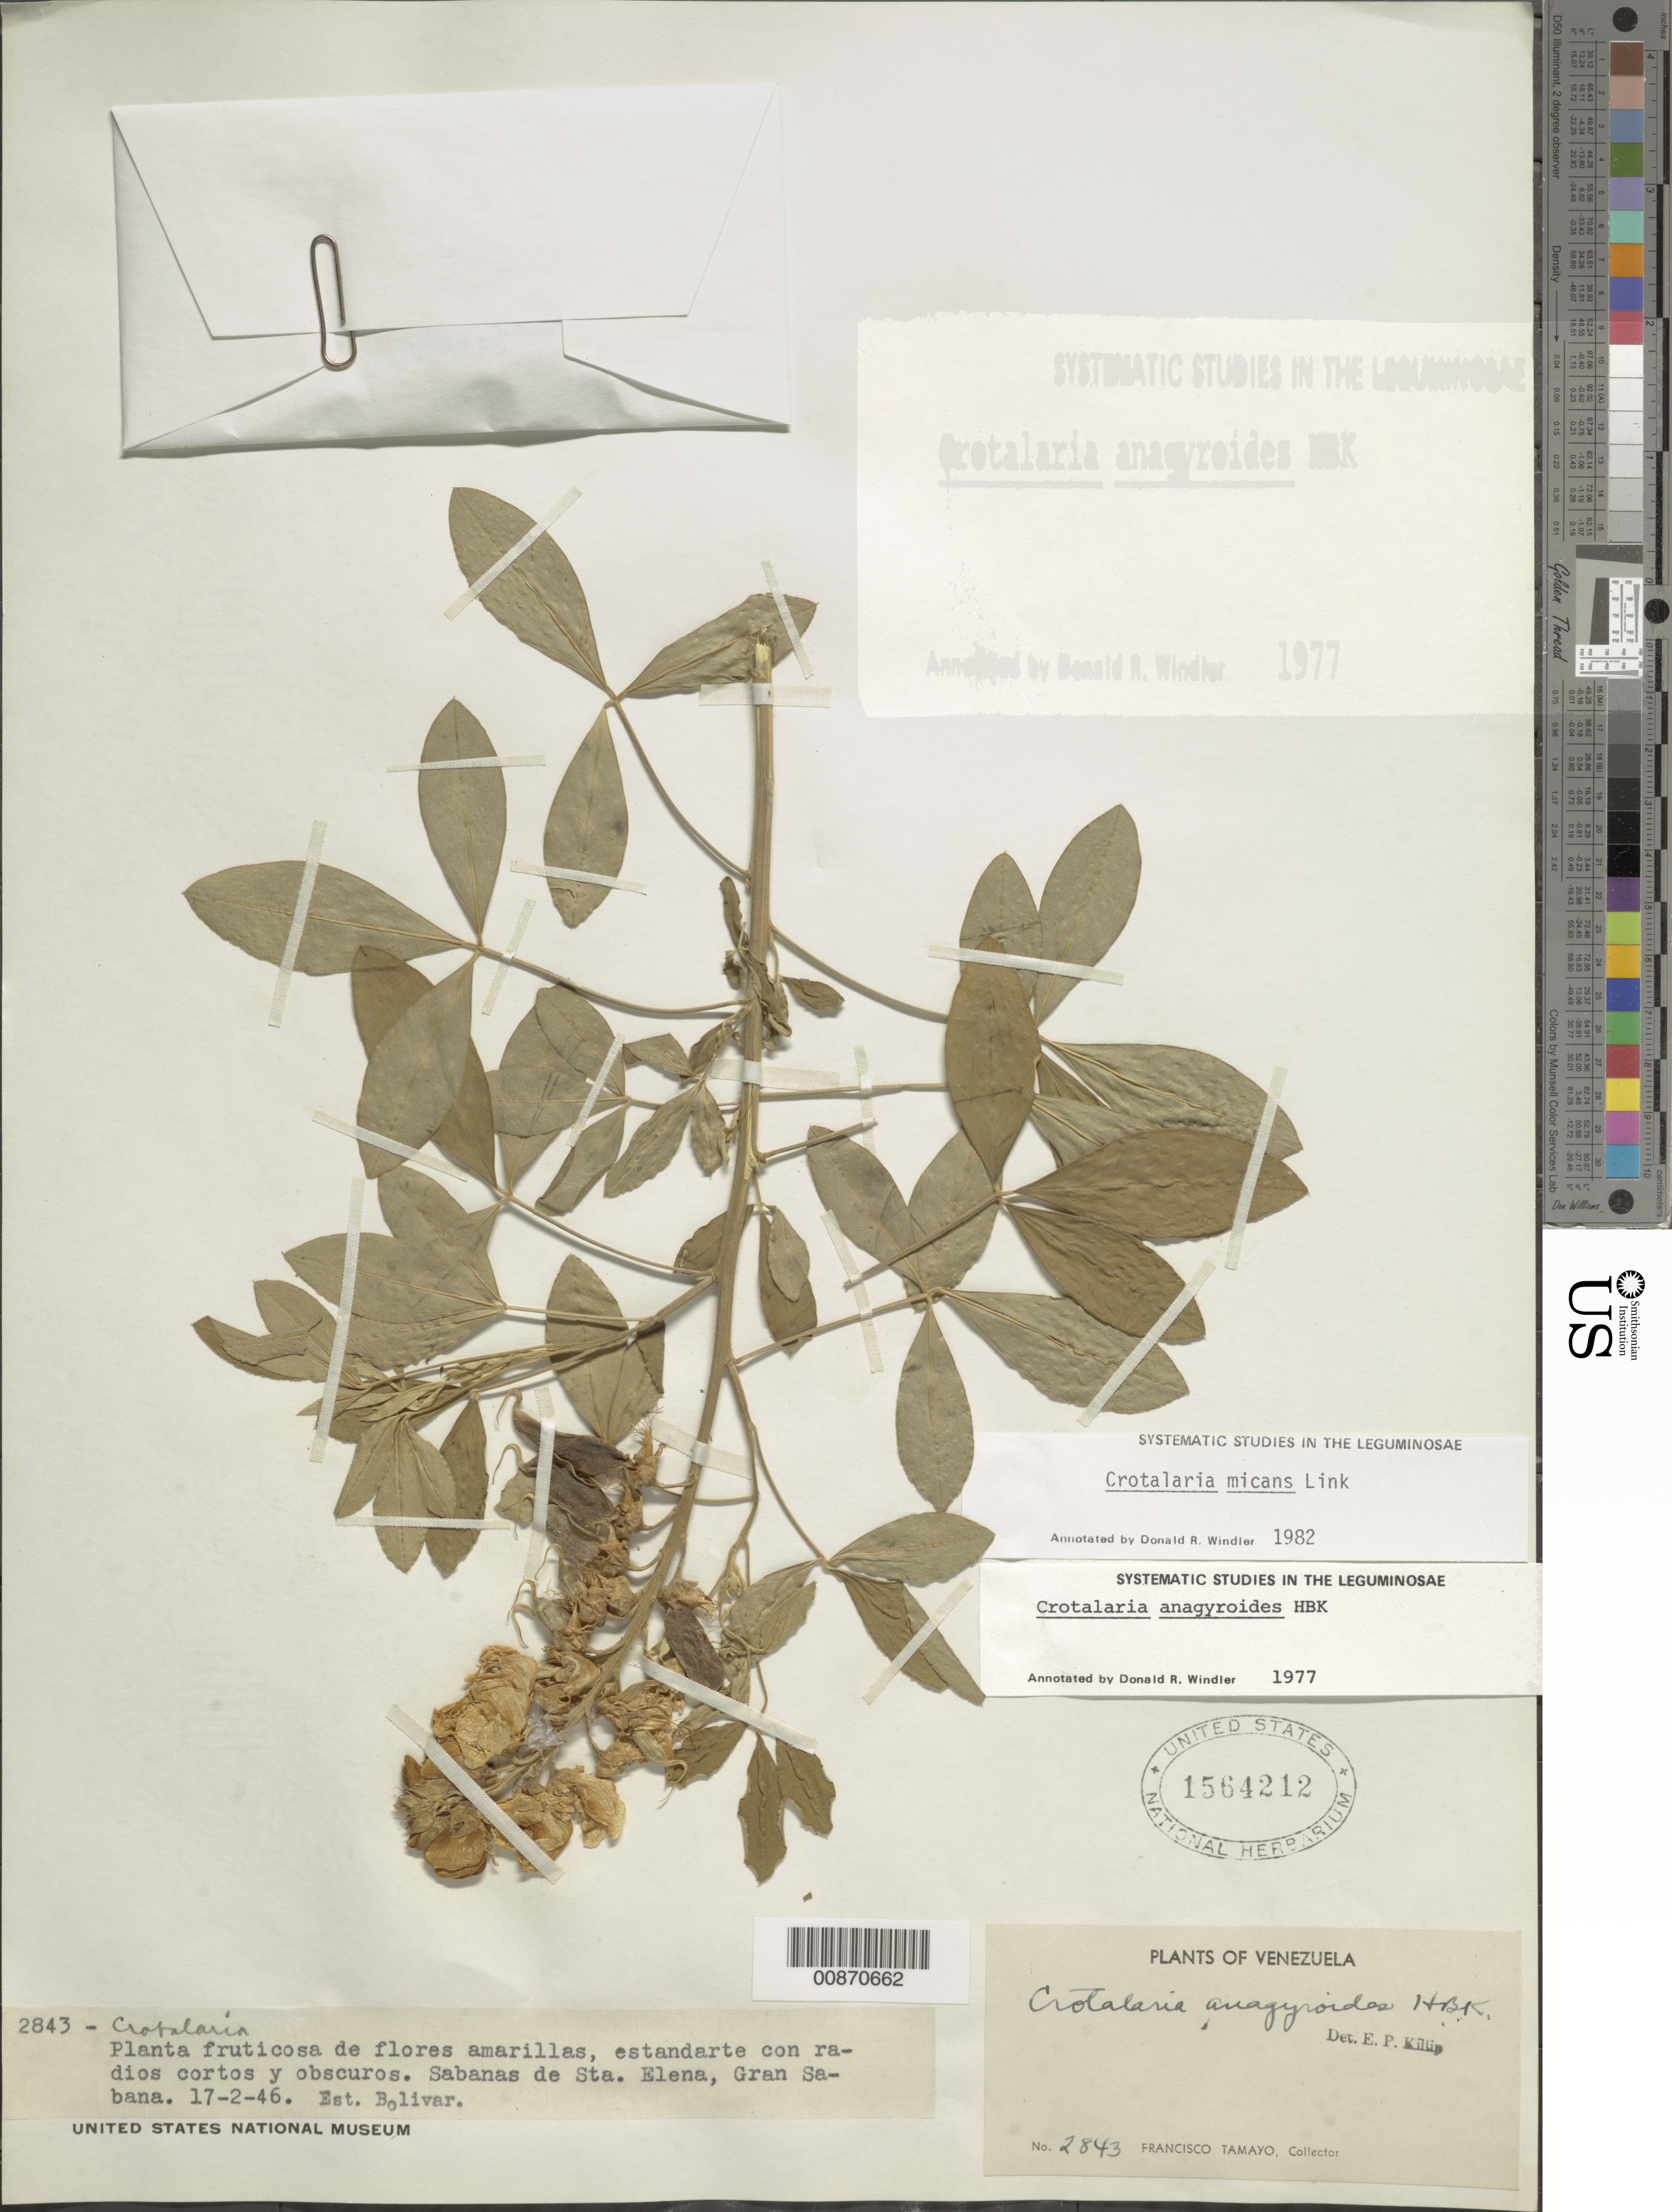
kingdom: Plantae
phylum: Tracheophyta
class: Magnoliopsida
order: Fabales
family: Fabaceae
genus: Crotalaria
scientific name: Crotalaria micans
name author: Link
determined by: Windler, D. R.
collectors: F. Tamayo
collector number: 2843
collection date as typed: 17-Feb-46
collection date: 1946-02-17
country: Venezuela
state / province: Bolívar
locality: Gran Sabana, Sta. Elena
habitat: Sabanas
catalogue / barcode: US 1564212